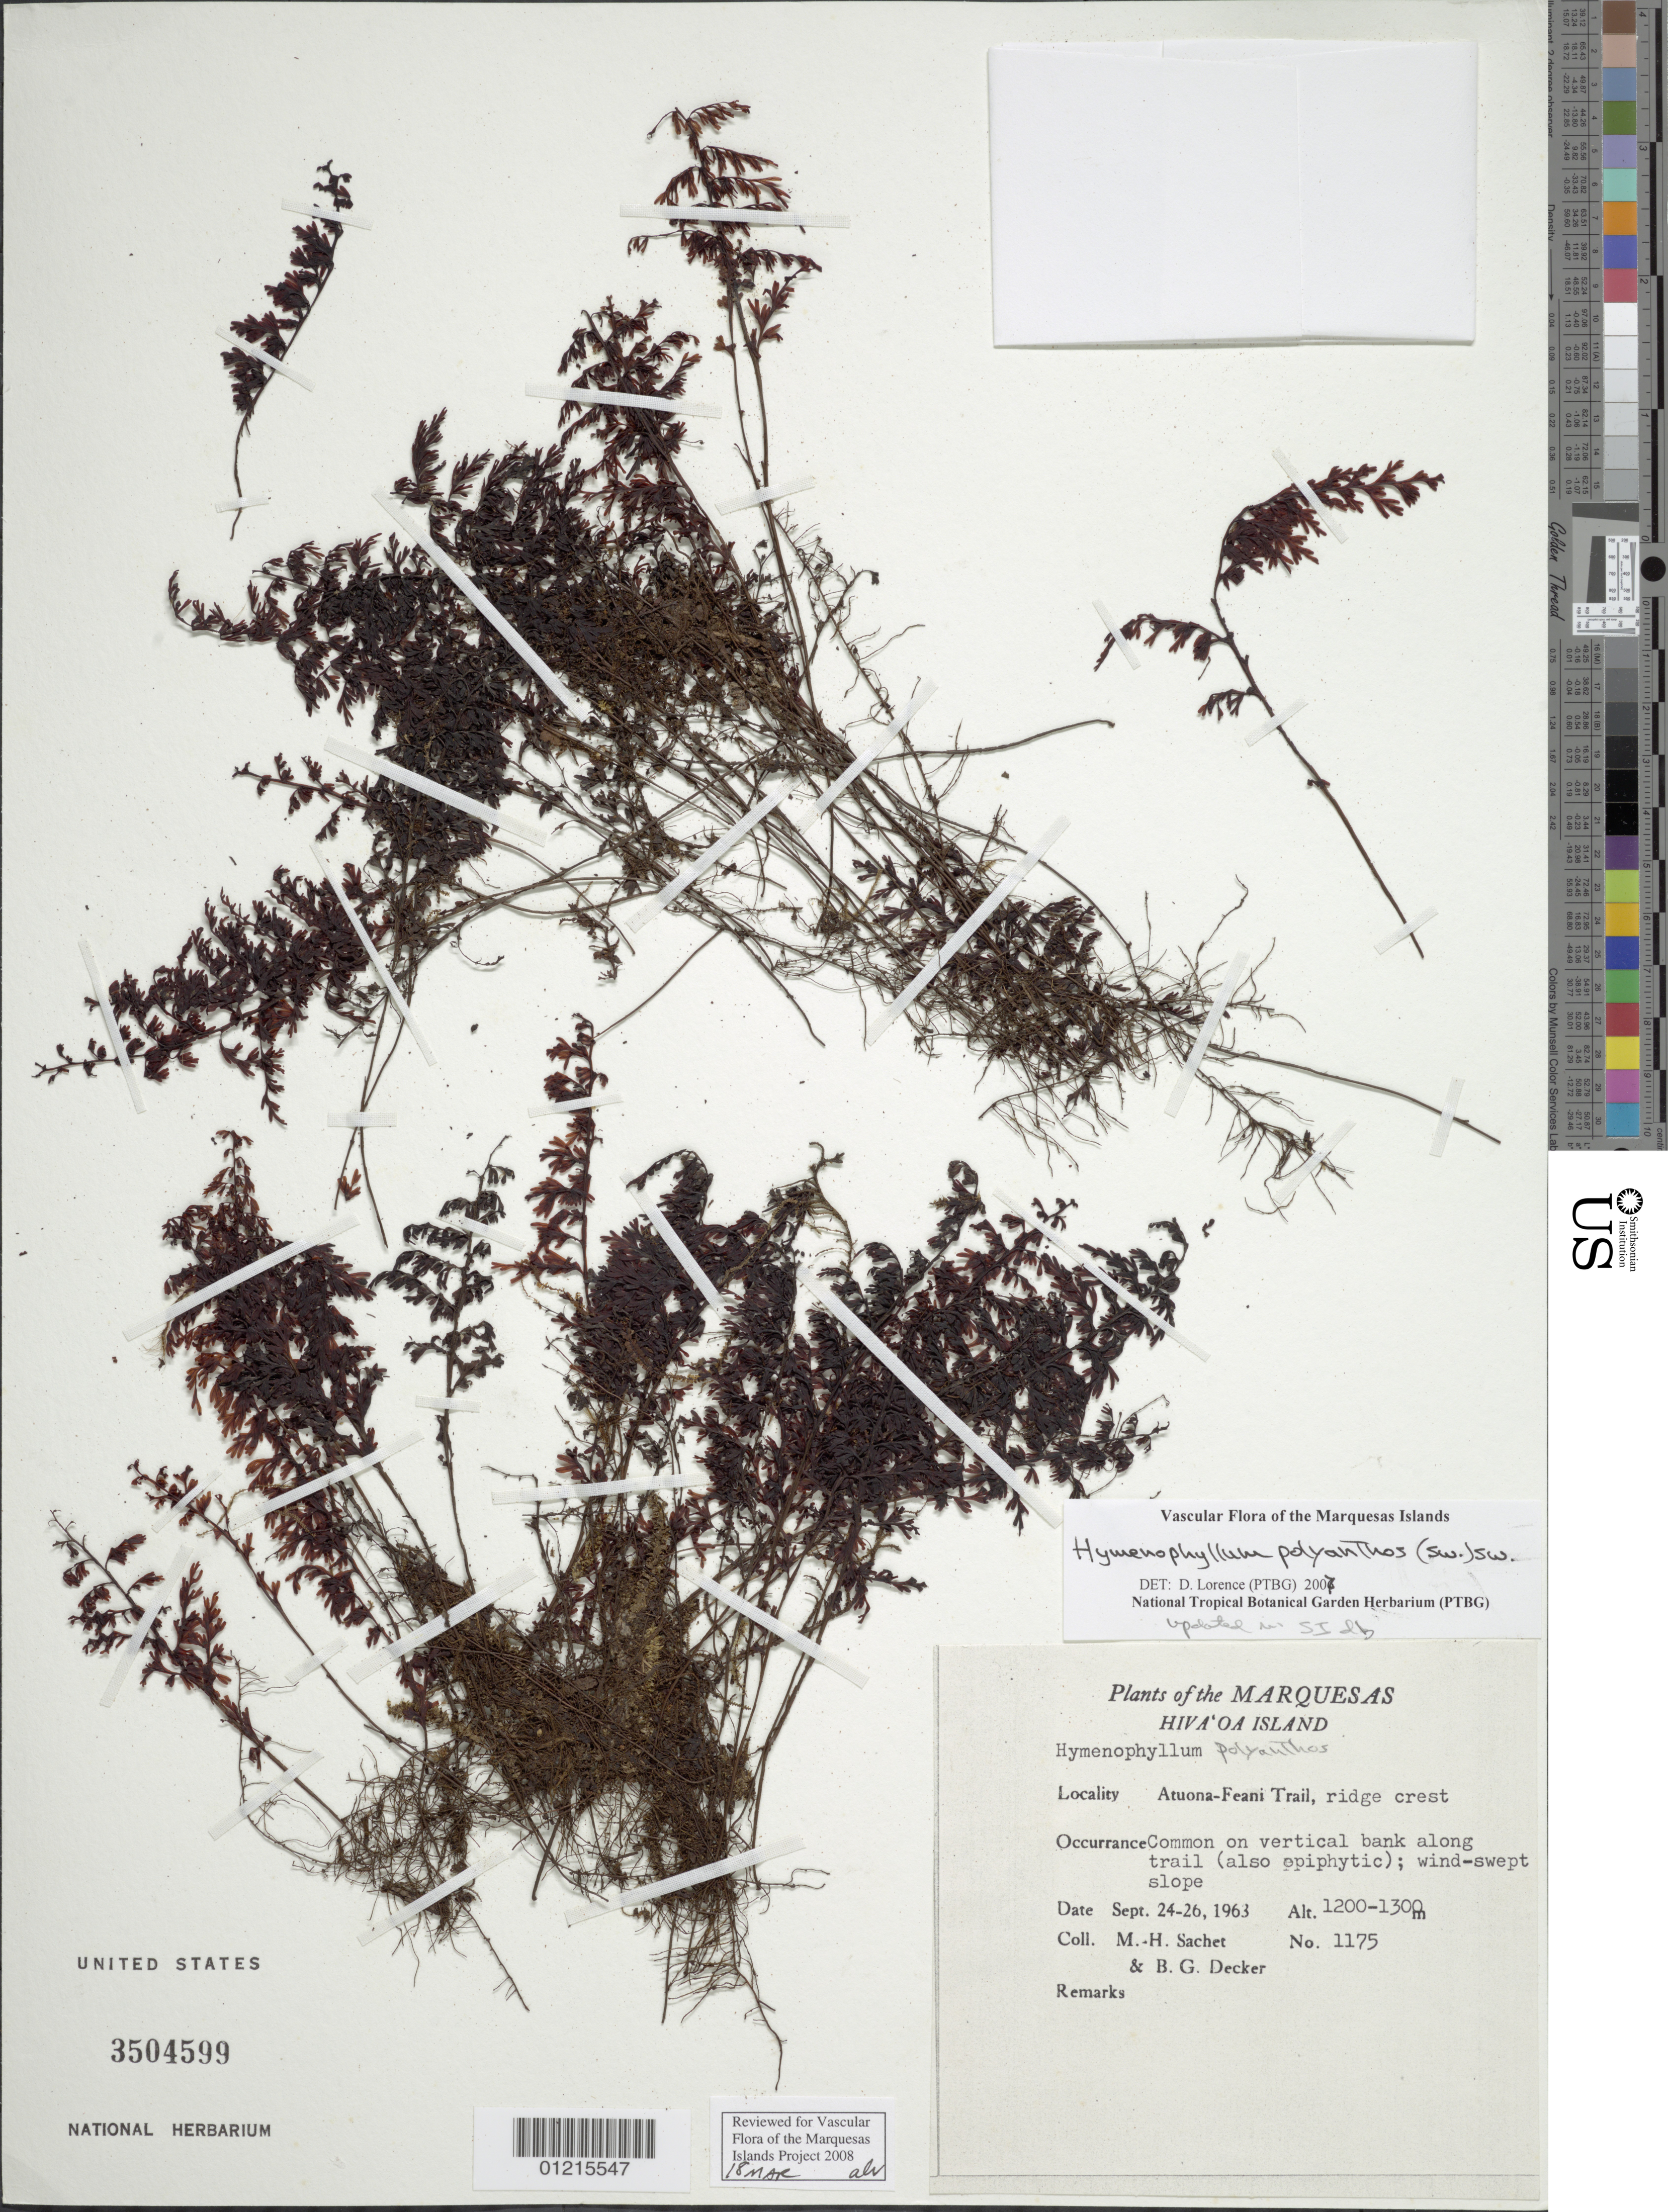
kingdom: Plantae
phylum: Tracheophyta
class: Polypodiopsida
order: Hymenophyllales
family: Hymenophyllaceae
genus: Hymenophyllum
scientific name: Hymenophyllum polyanthos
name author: (Sw.) Sw.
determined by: Lorence, David H., (PTBG), National Tropical Botanical Garden (UNITED STATES)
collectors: M.-H. Sachet & B. G. Decker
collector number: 1175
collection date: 1963-09-24/1963-09-26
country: French Polynesia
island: Hiva Oa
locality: Atuona-Feani Trail, ridge crest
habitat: Common on vertical bank along trail (also epiphyte); wind-swept slope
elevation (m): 1200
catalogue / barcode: US 3504599